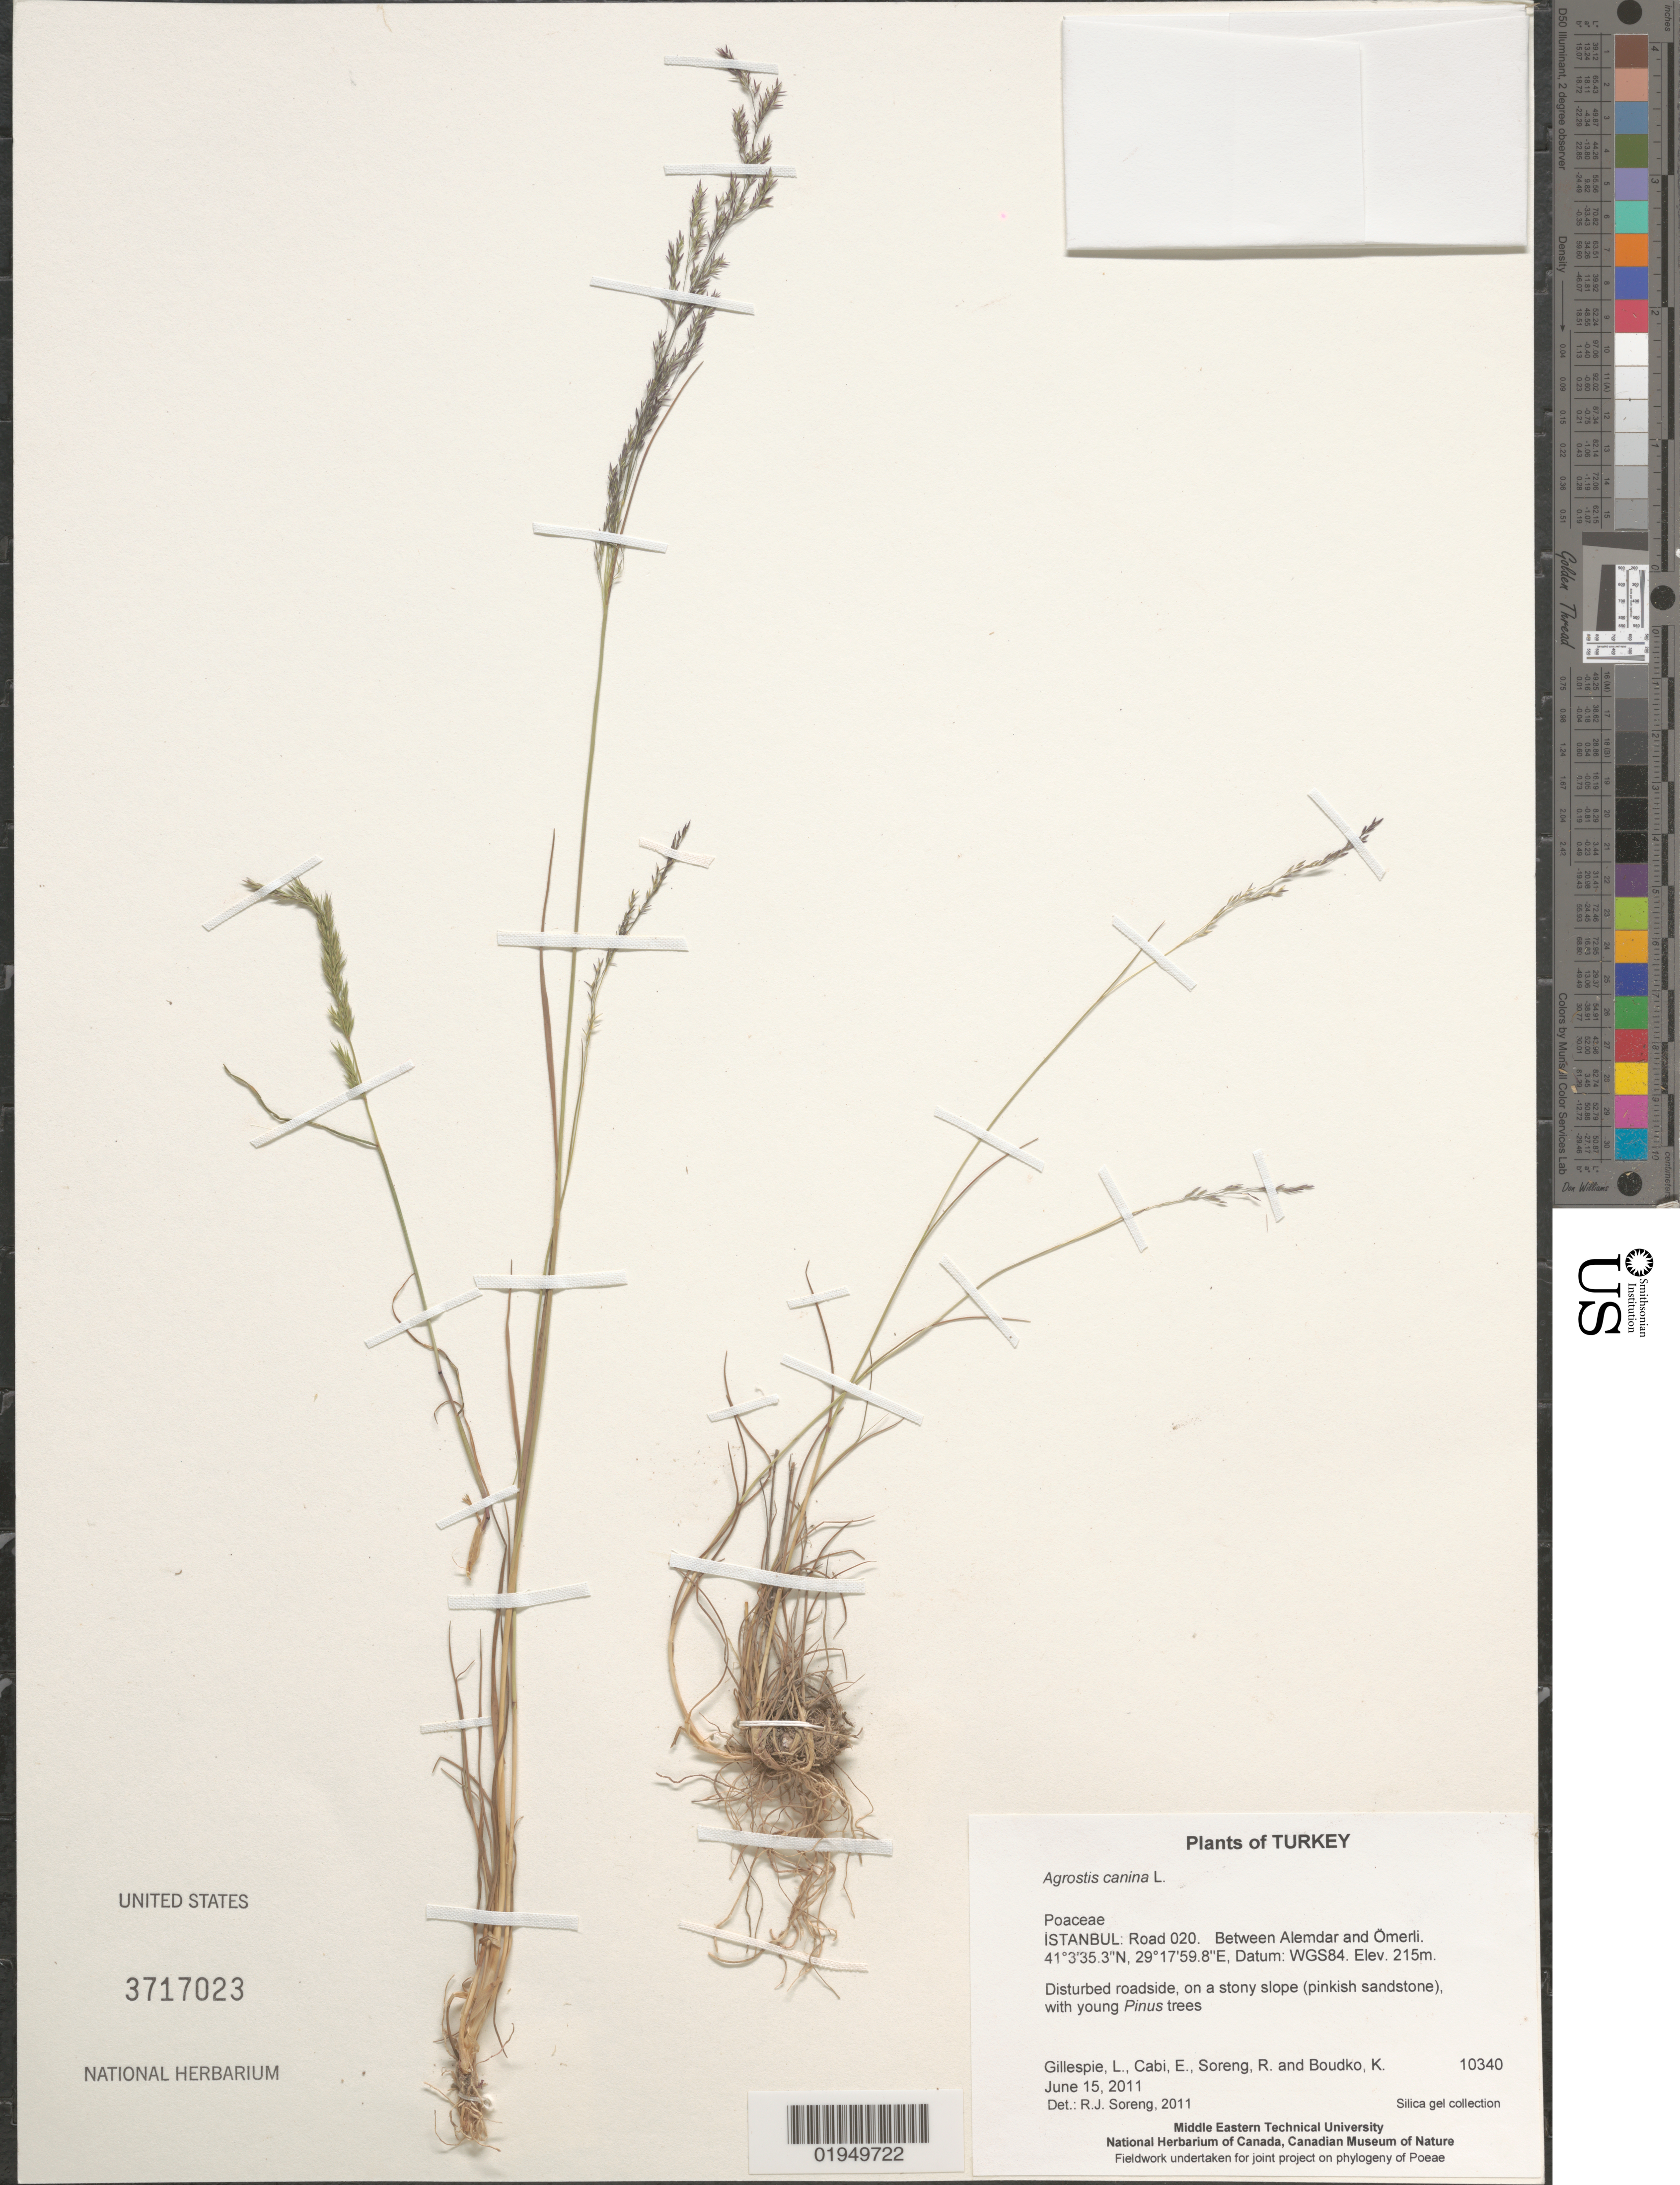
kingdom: Plantae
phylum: Tracheophyta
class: Liliopsida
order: Poales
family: Poaceae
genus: Agrostis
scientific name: Agrostis canina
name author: L.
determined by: Soreng, Robert J., Research Associate (BOT), Smithsonian Institution - National Museum of Natural History (UNITED STATES)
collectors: L. J. Gillespie, E. Cabi, R. J. Soreng & K. Boudko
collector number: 10340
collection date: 2011-06-15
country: Turkey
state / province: Istanbul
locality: Road 020. Between Alemdar and Ömerli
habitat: Disturbed roadside, on a stony slope (pinkish sandstone), with young Pinus trees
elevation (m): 215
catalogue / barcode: US 3717023